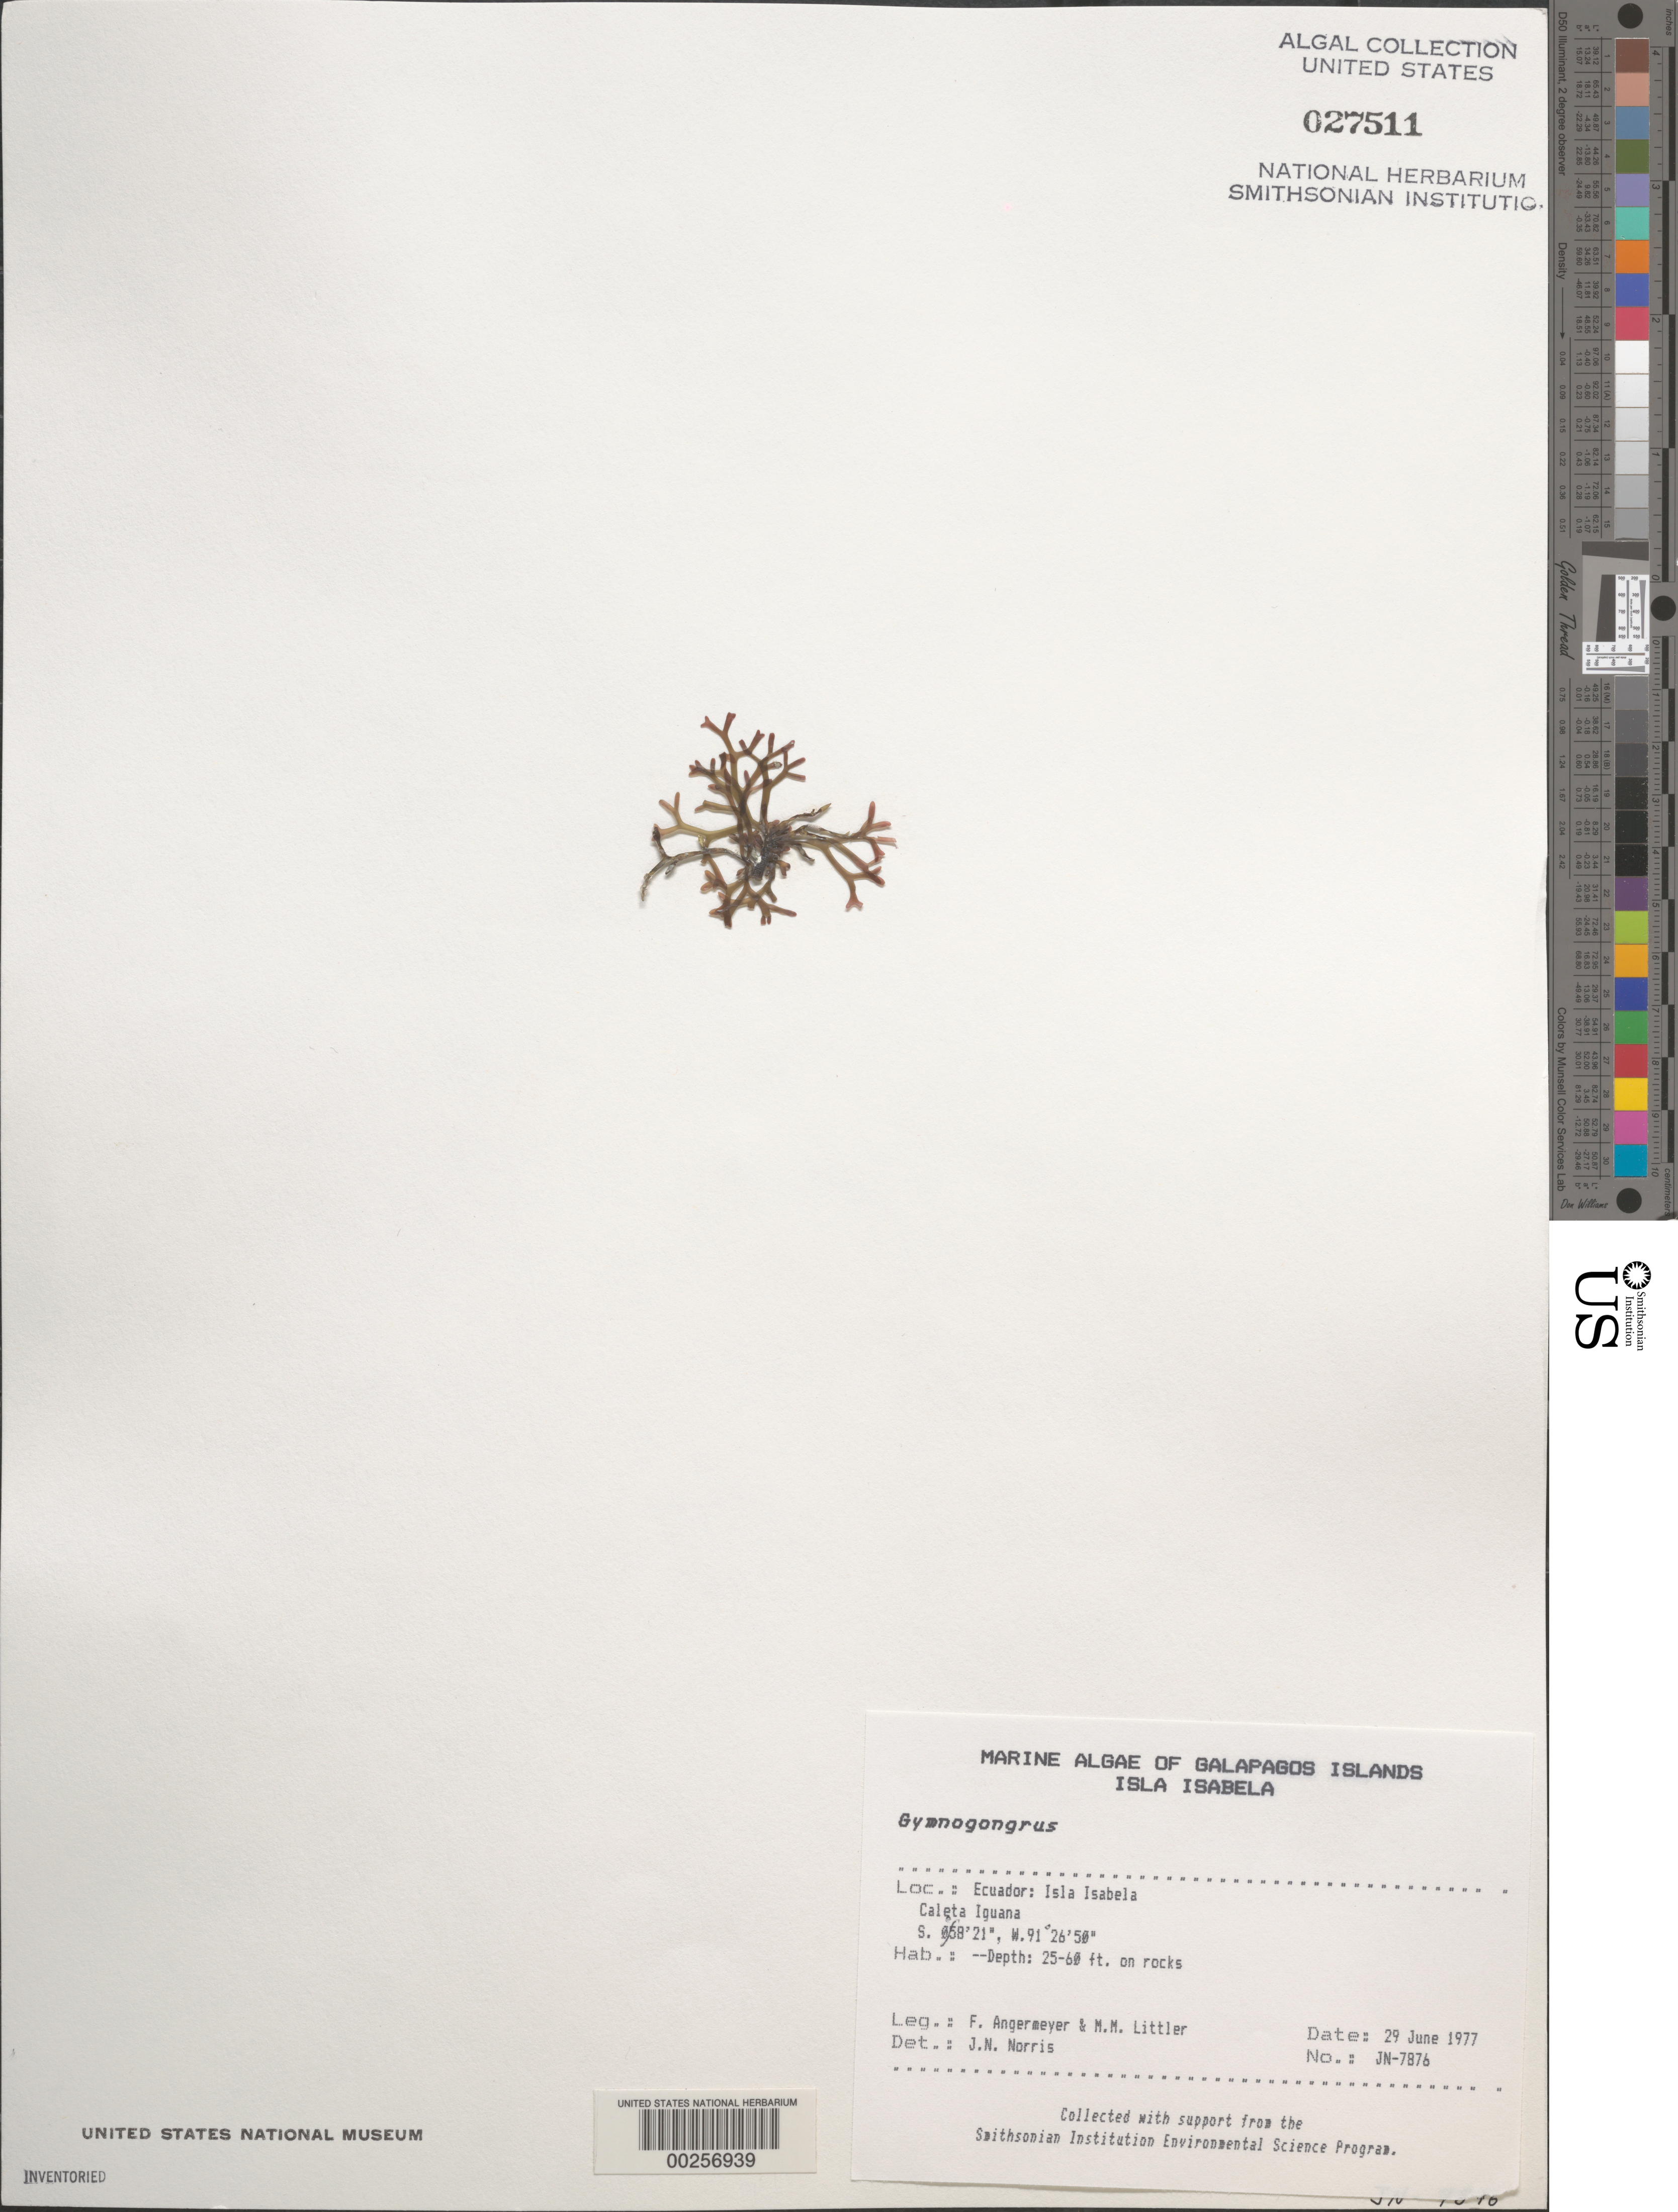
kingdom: Plantae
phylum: Rhodophyta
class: Florideophyceae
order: Gigartinales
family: Phyllophoraceae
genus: Gymnogongrus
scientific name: Gymnogongrus sp.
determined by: Norris, James N.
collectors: F. Angermeyer & M. M. Littler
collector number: Jn-7876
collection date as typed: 29 Jun 1977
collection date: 1977-06-29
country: Ecuador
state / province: Colón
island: Isabela [Albemarle]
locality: Caleta Iguana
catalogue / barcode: US 27511